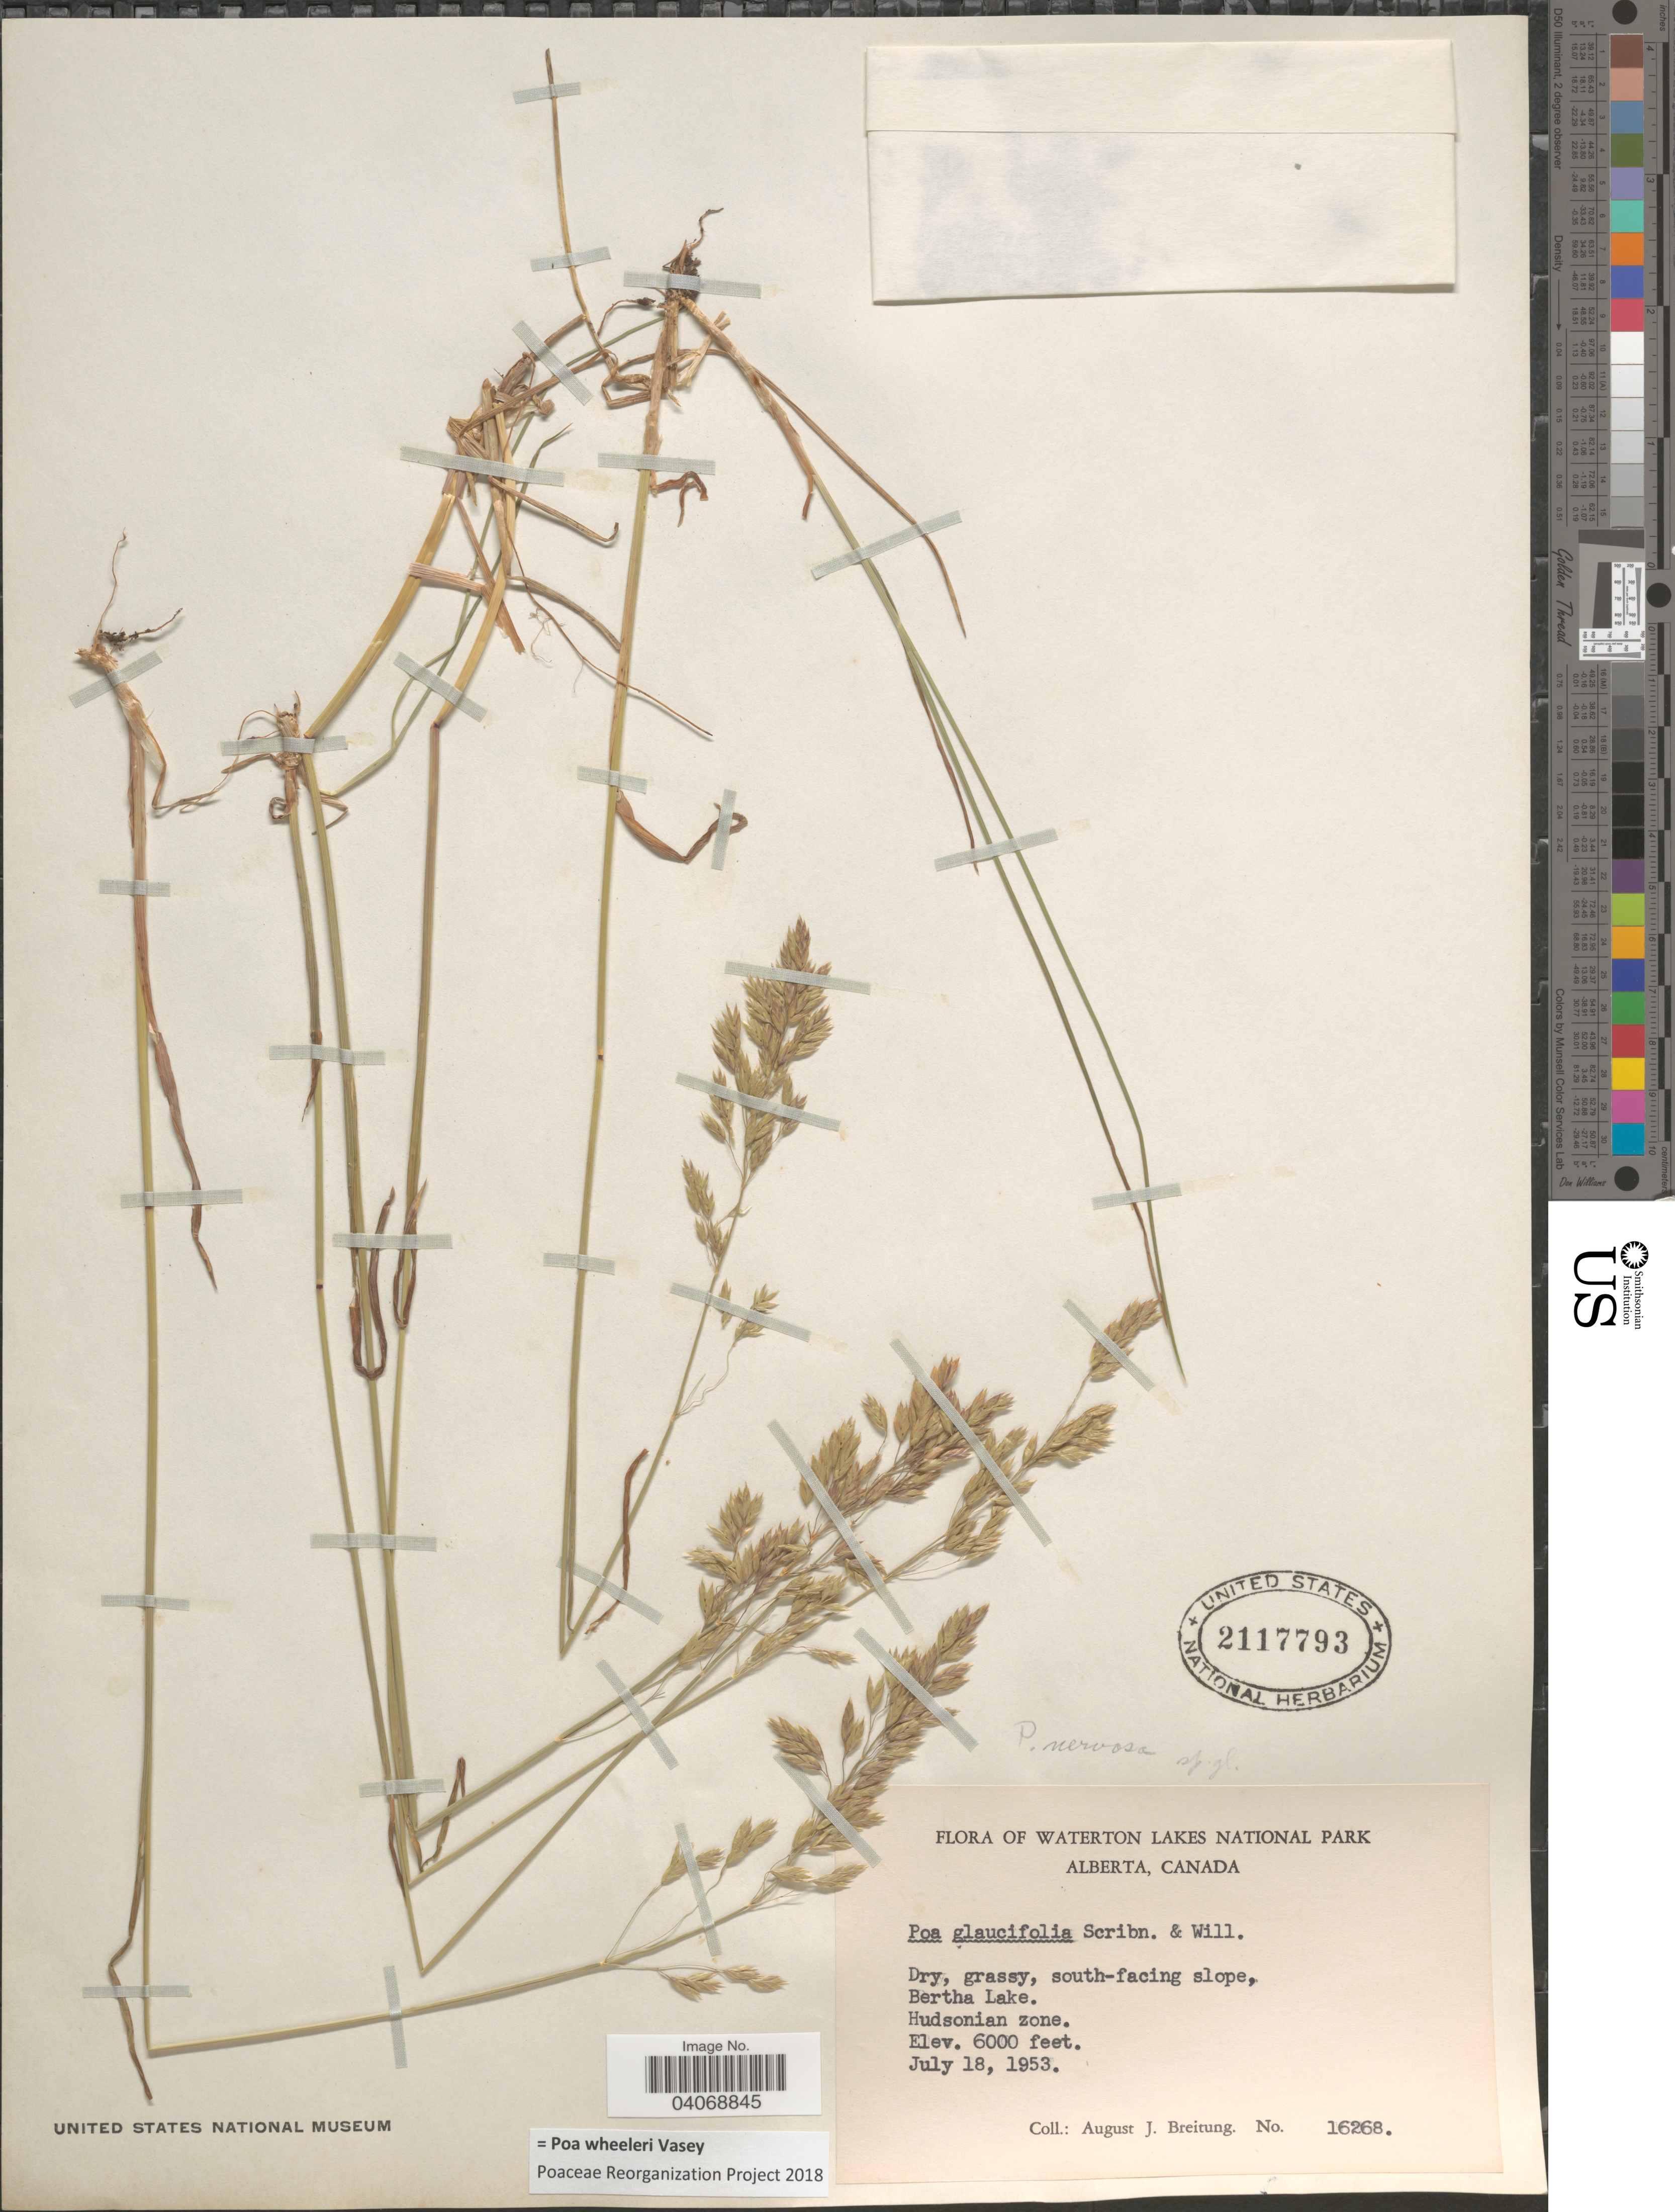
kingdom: Plantae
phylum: Tracheophyta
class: Liliopsida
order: Poales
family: Poaceae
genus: Poa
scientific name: Poa wheeleri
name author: Vasey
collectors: A. Breitung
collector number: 16268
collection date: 1953-07-18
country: Canada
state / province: Alberta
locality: Waterton Lakes National Park. Dry, grassy, south-facing slope, Bertha Lake. Hudsonian zone.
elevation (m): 1829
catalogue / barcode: US 2117793